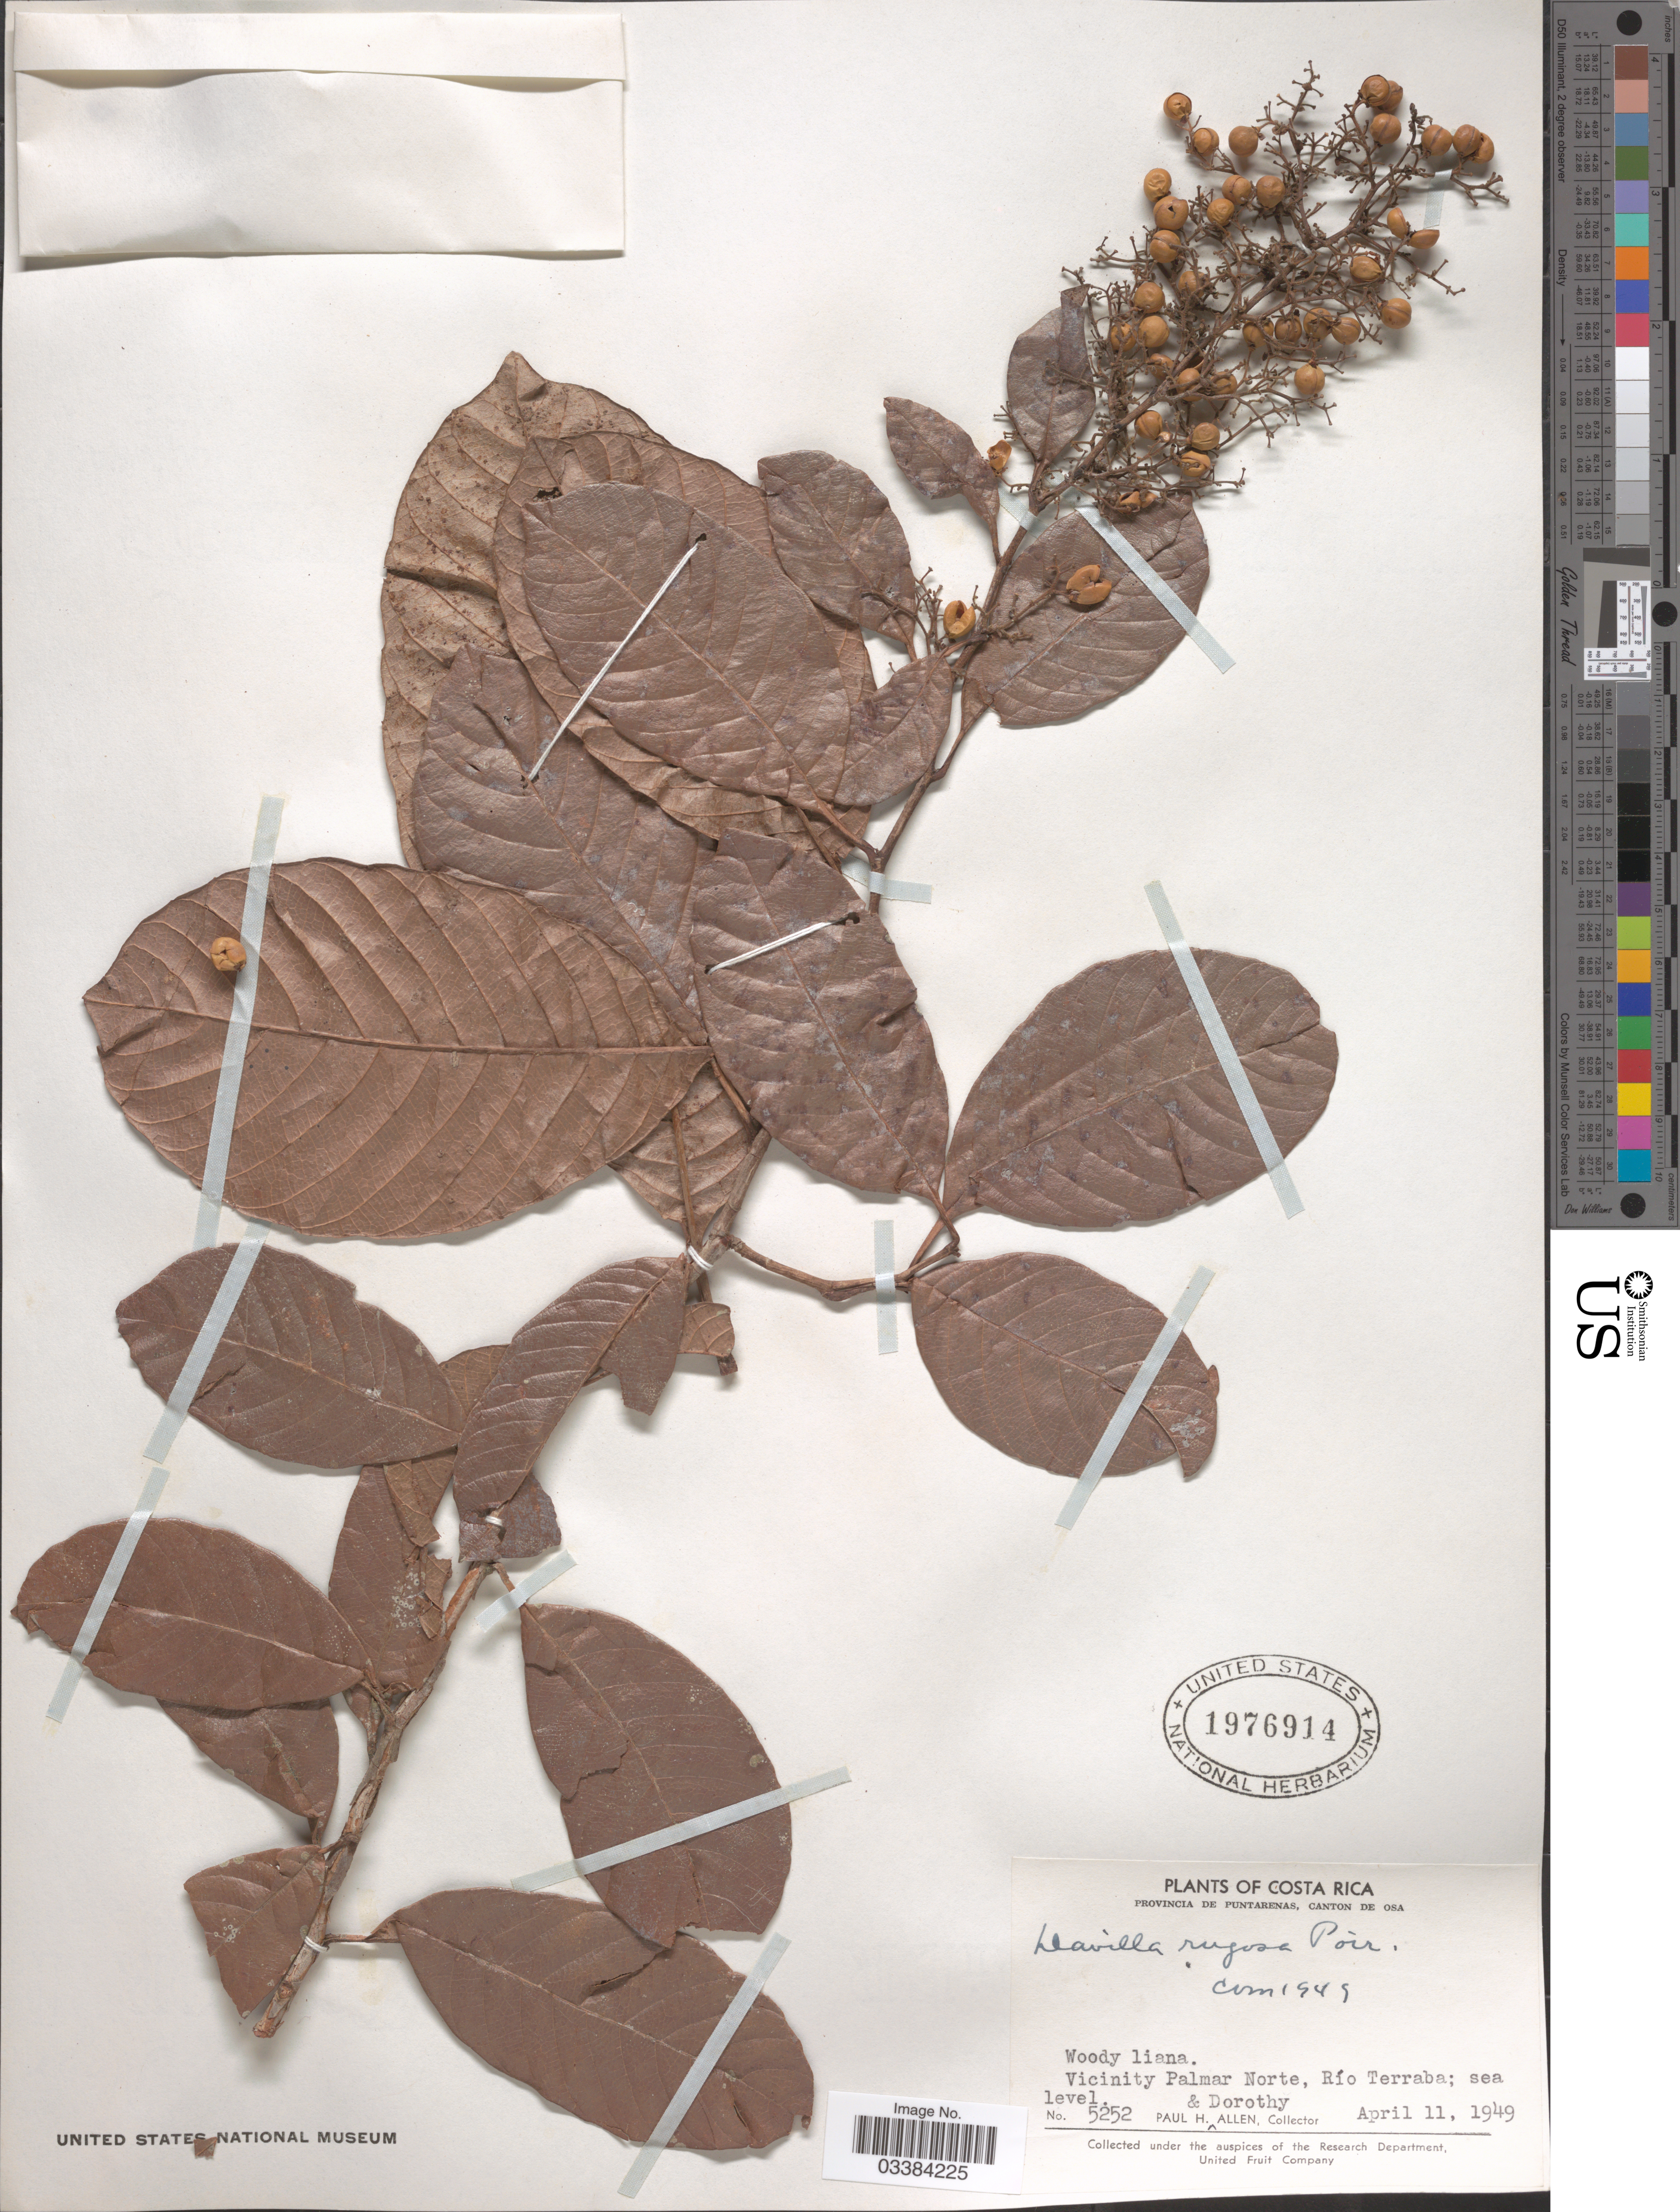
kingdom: Plantae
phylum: Tracheophyta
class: Magnoliopsida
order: Dilleniales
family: Dilleniaceae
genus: Davilla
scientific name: Davilla rugosa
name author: Poir.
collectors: P. H. Allen & D. O. Allen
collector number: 5252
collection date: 1949-04-11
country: Costa Rica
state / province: Puntarenas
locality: Canton de Osa. Vicinity Palmar Norte, Río Terraba.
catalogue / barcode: US 1976914